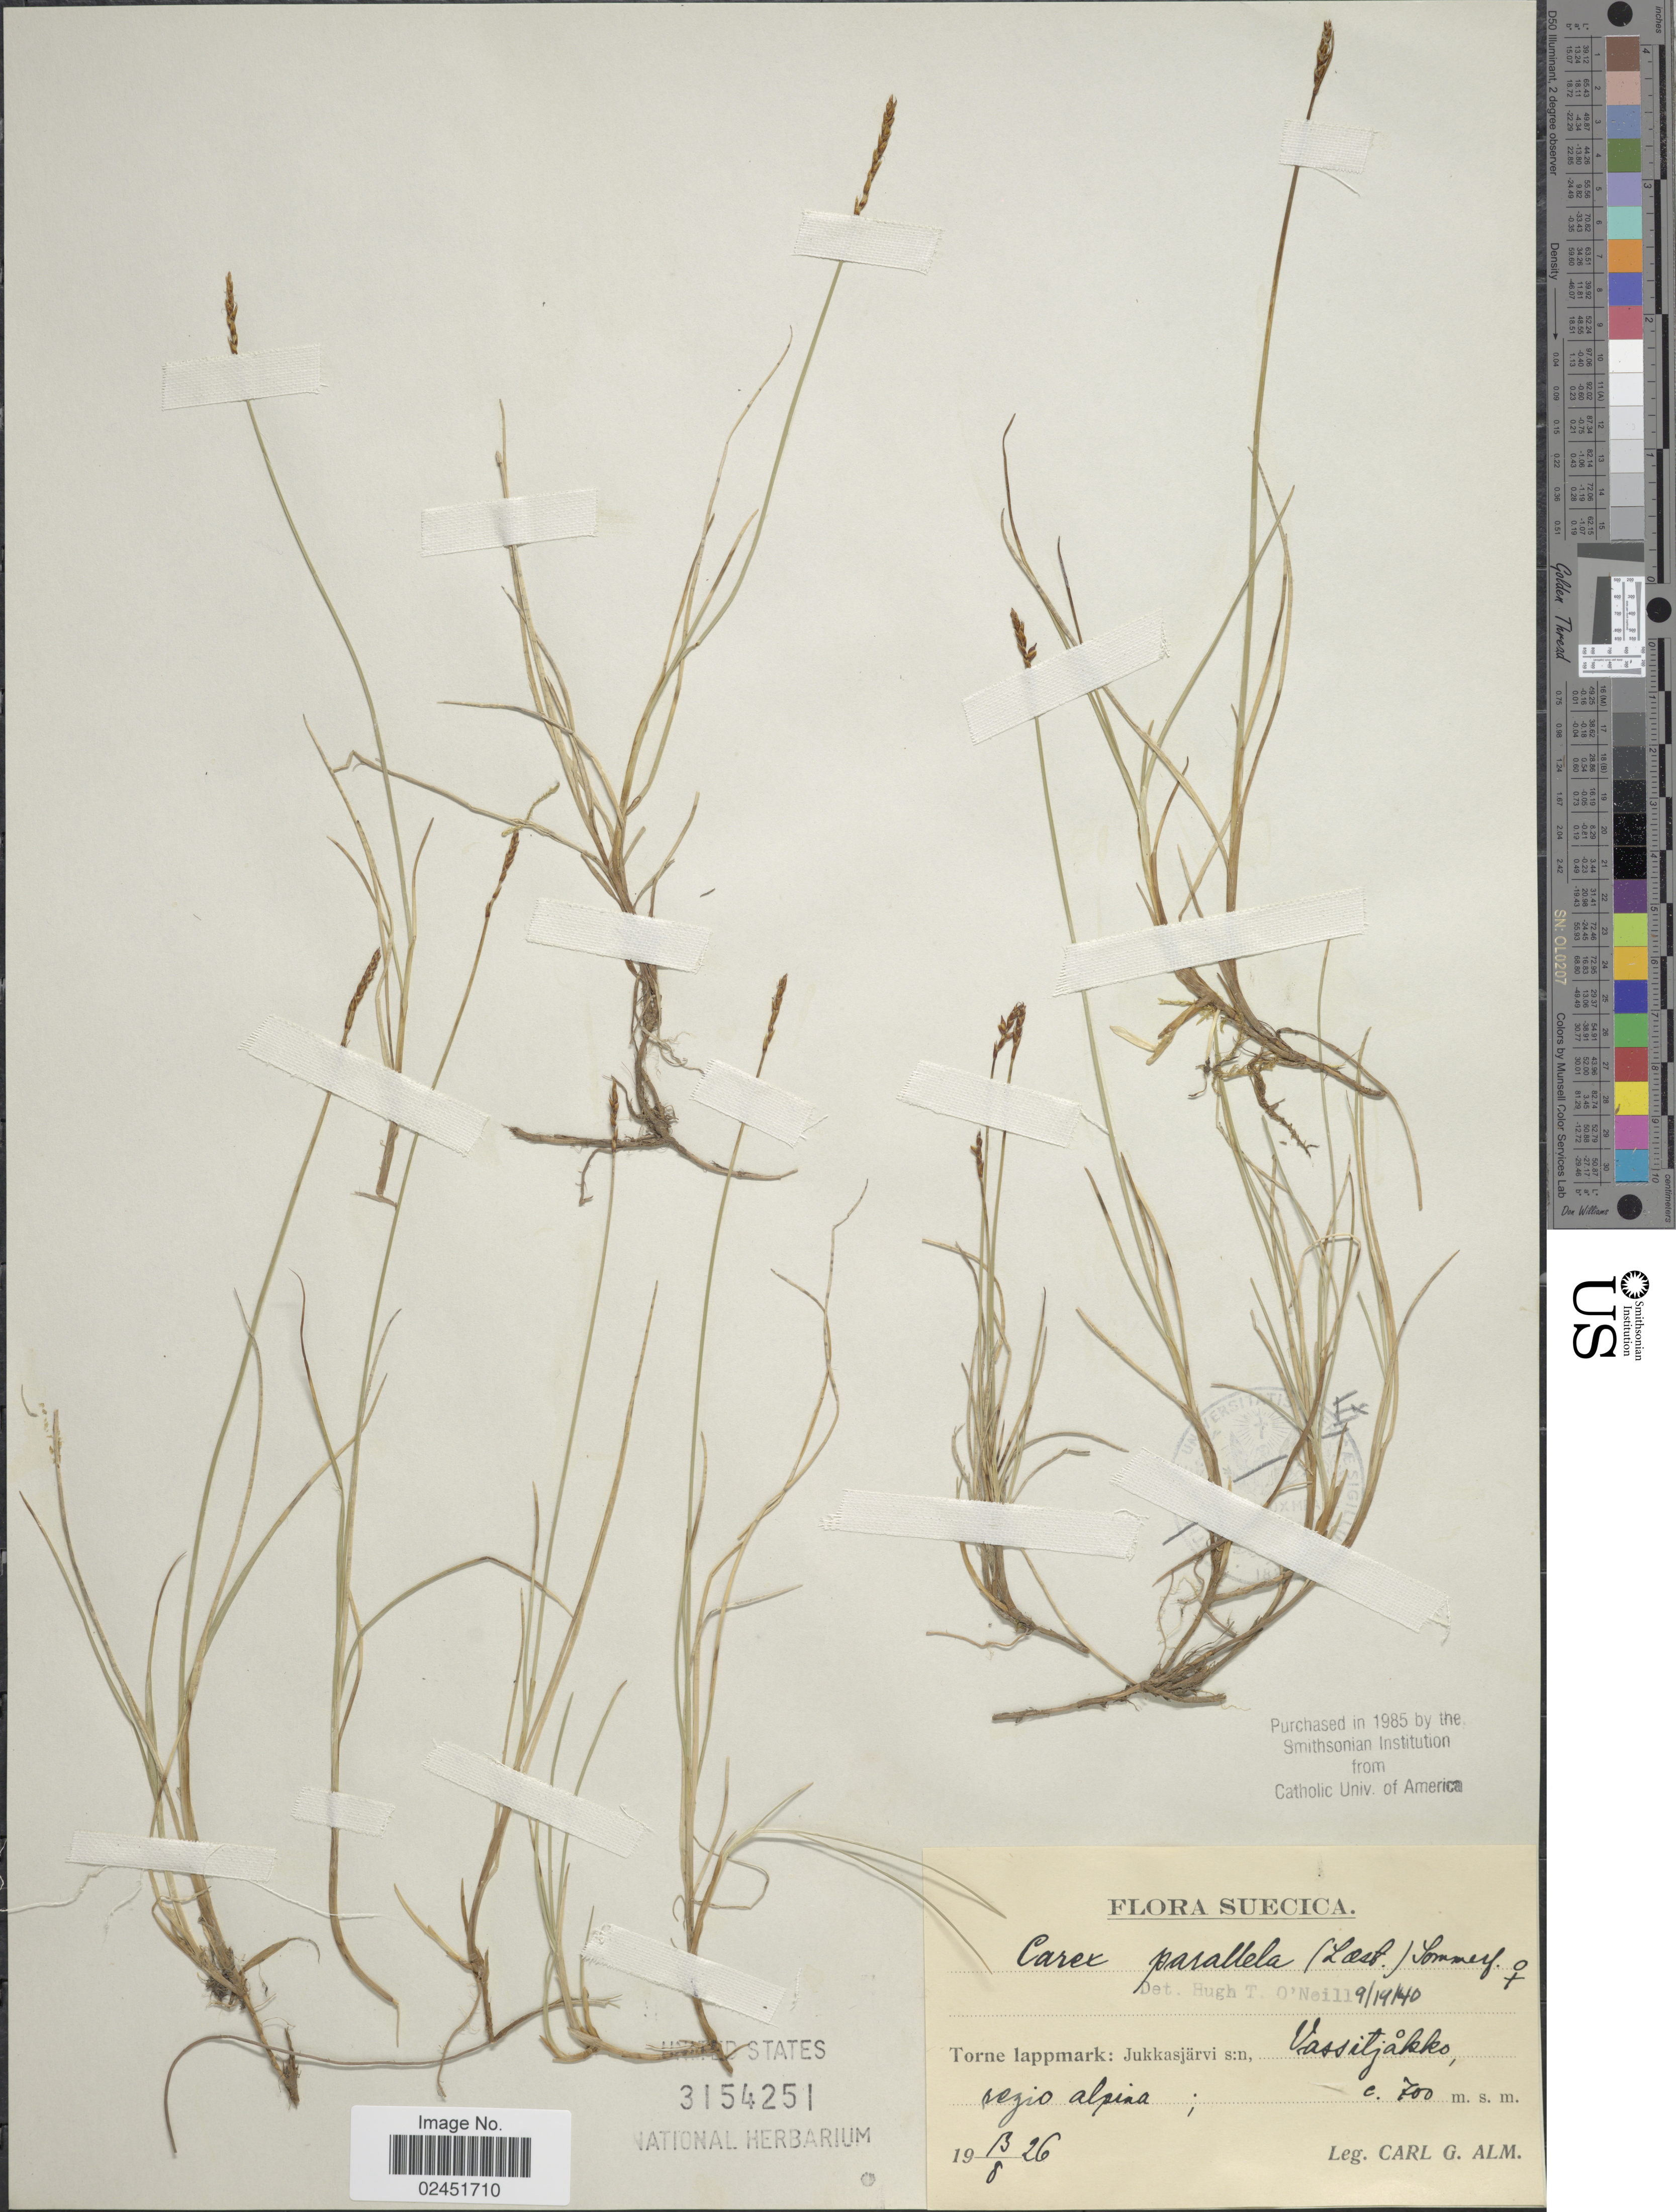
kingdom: Plantae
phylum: Tracheophyta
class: Liliopsida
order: Poales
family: Cyperaceae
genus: Carex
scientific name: Carex parallela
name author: (Laest.) Sommerf.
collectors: C. G. Alm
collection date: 1926-08-13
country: Sweden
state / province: Norrbotten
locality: Suecica. Torne lappmark: Jukkasjarvi s:n, Vassitjakko, regio alpina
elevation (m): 700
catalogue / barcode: US 3154251